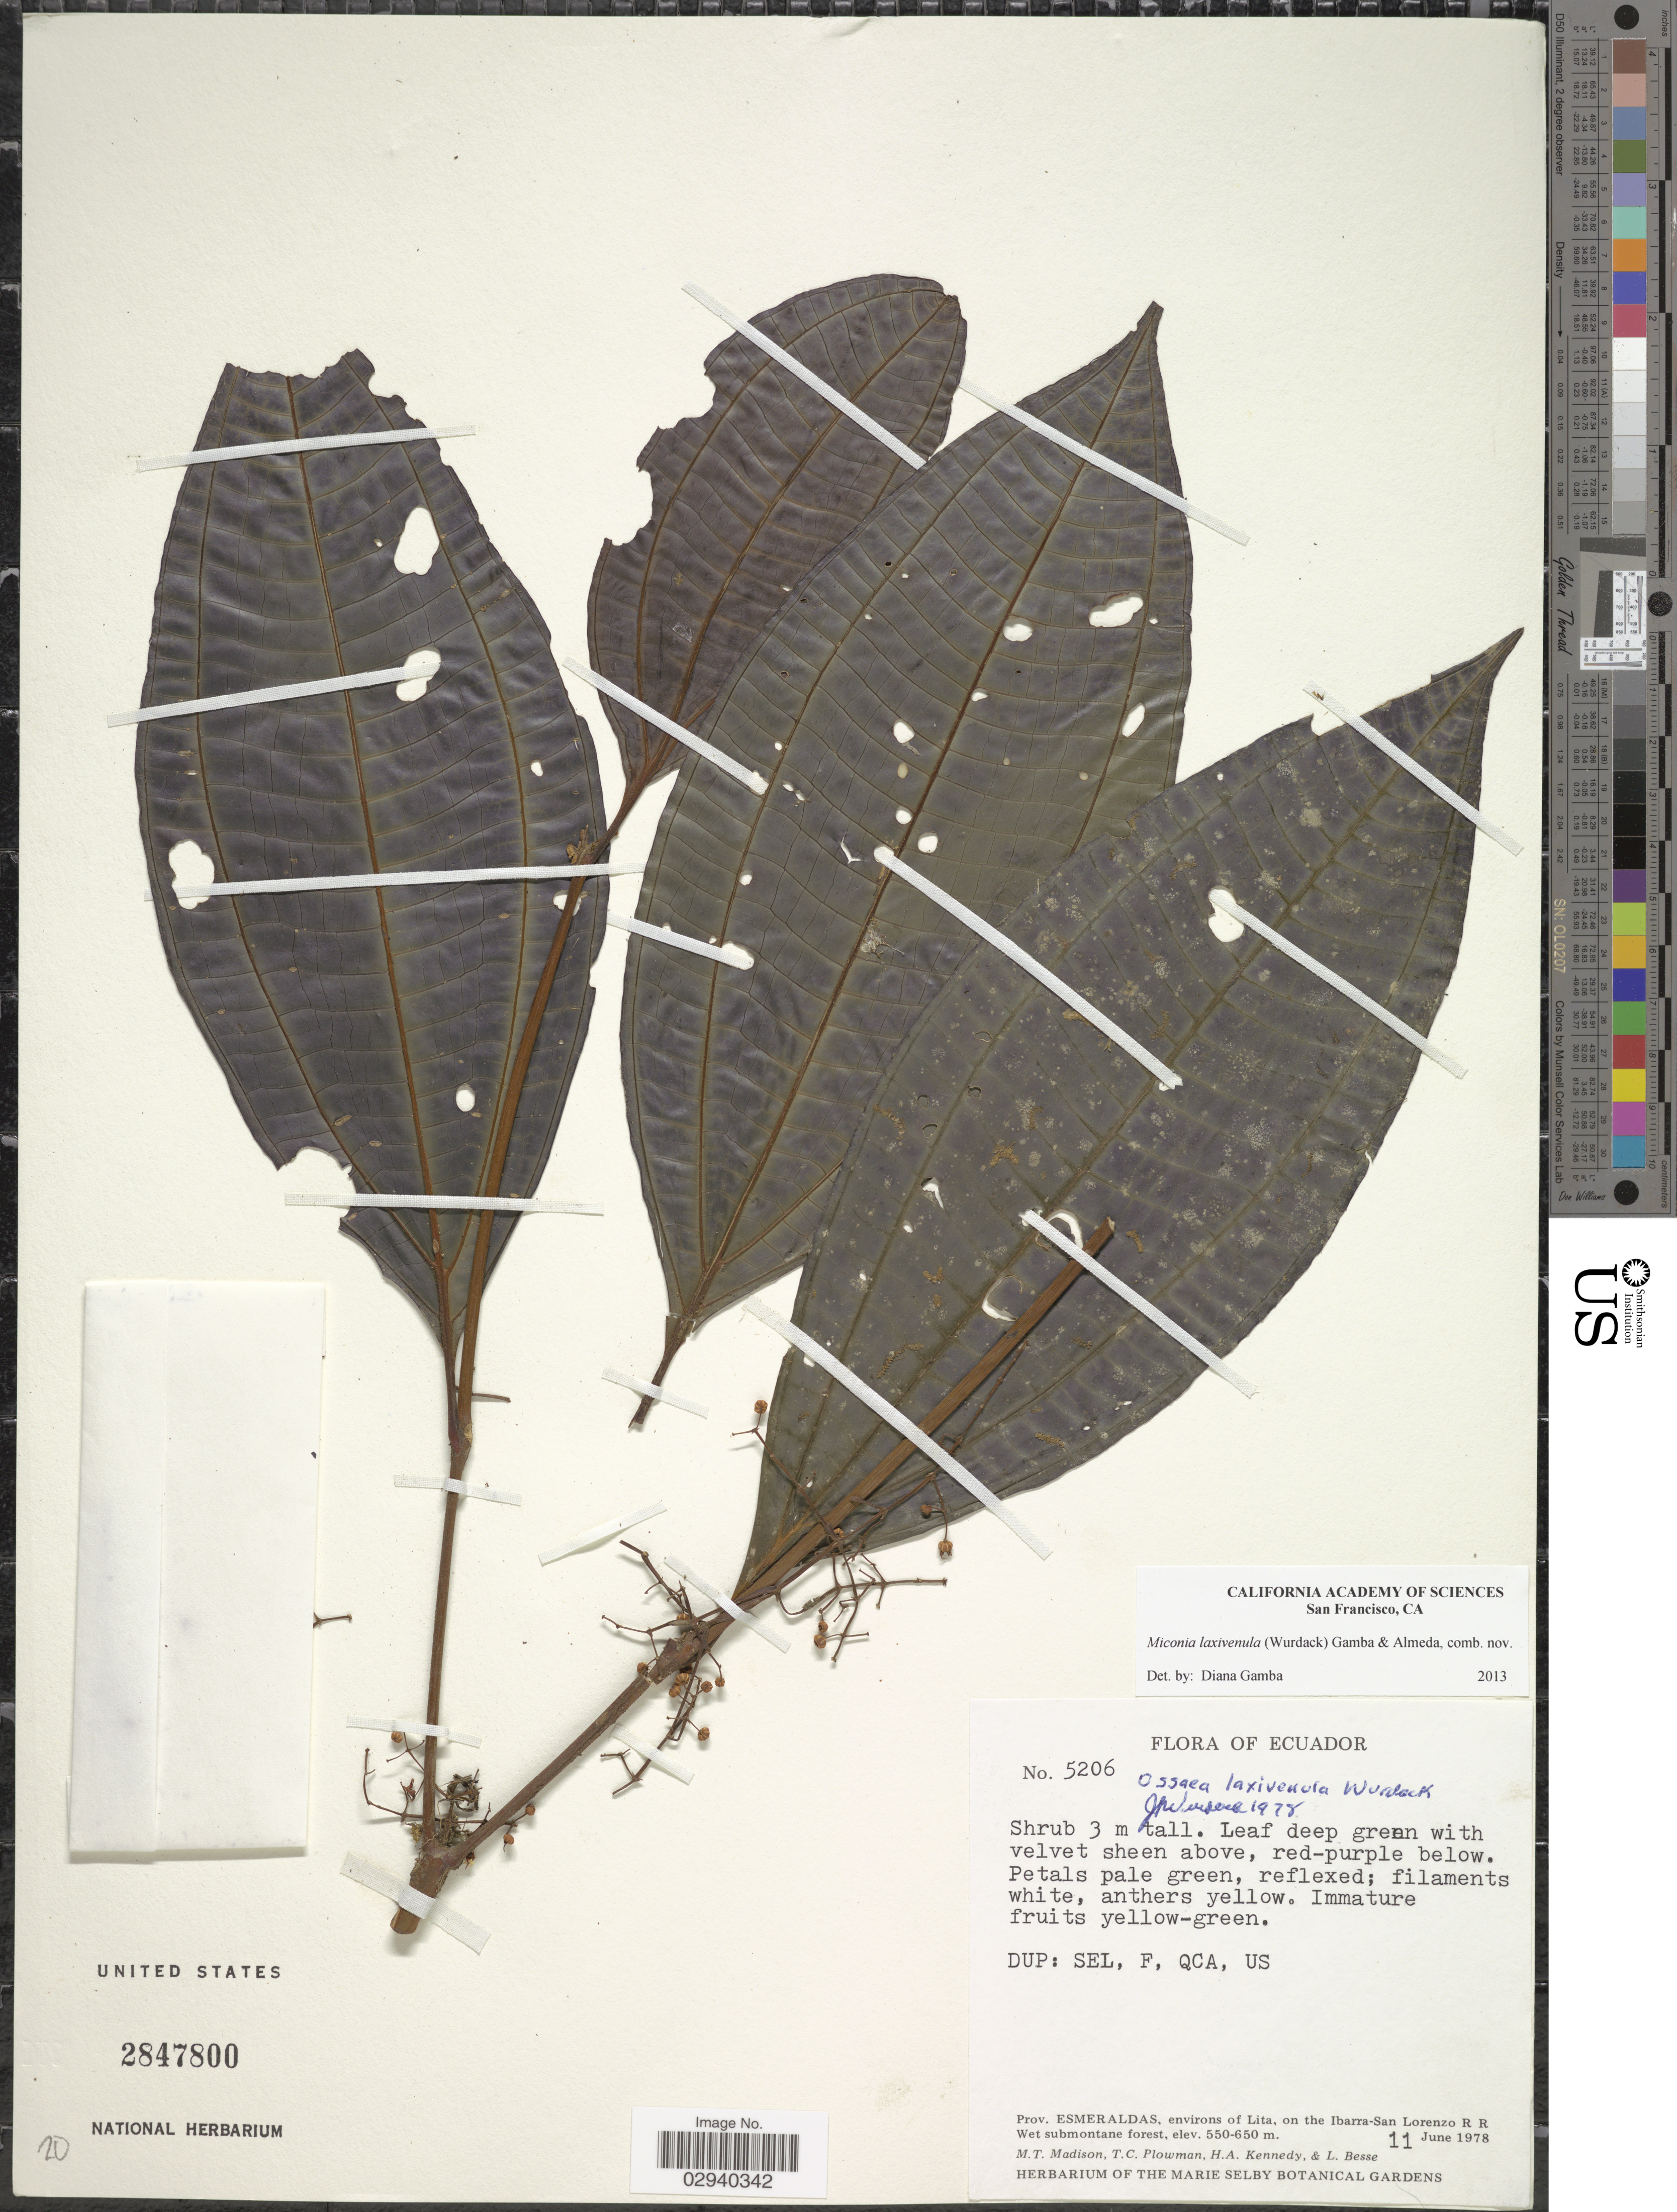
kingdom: Plantae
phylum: Tracheophyta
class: Magnoliopsida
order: Myrtales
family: Melastomataceae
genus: Miconia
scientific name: Miconia laxivenula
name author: (Wurdack) Gamba & Almeda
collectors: M. T. Madison, T. Plowman, H. Kennedy & L. Besse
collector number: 5206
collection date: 1978-06-11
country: Ecuador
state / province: Esmeraldas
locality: Environs of Lita, on the Ibarra-San Lorenzo R R.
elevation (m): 550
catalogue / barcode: US 2847800